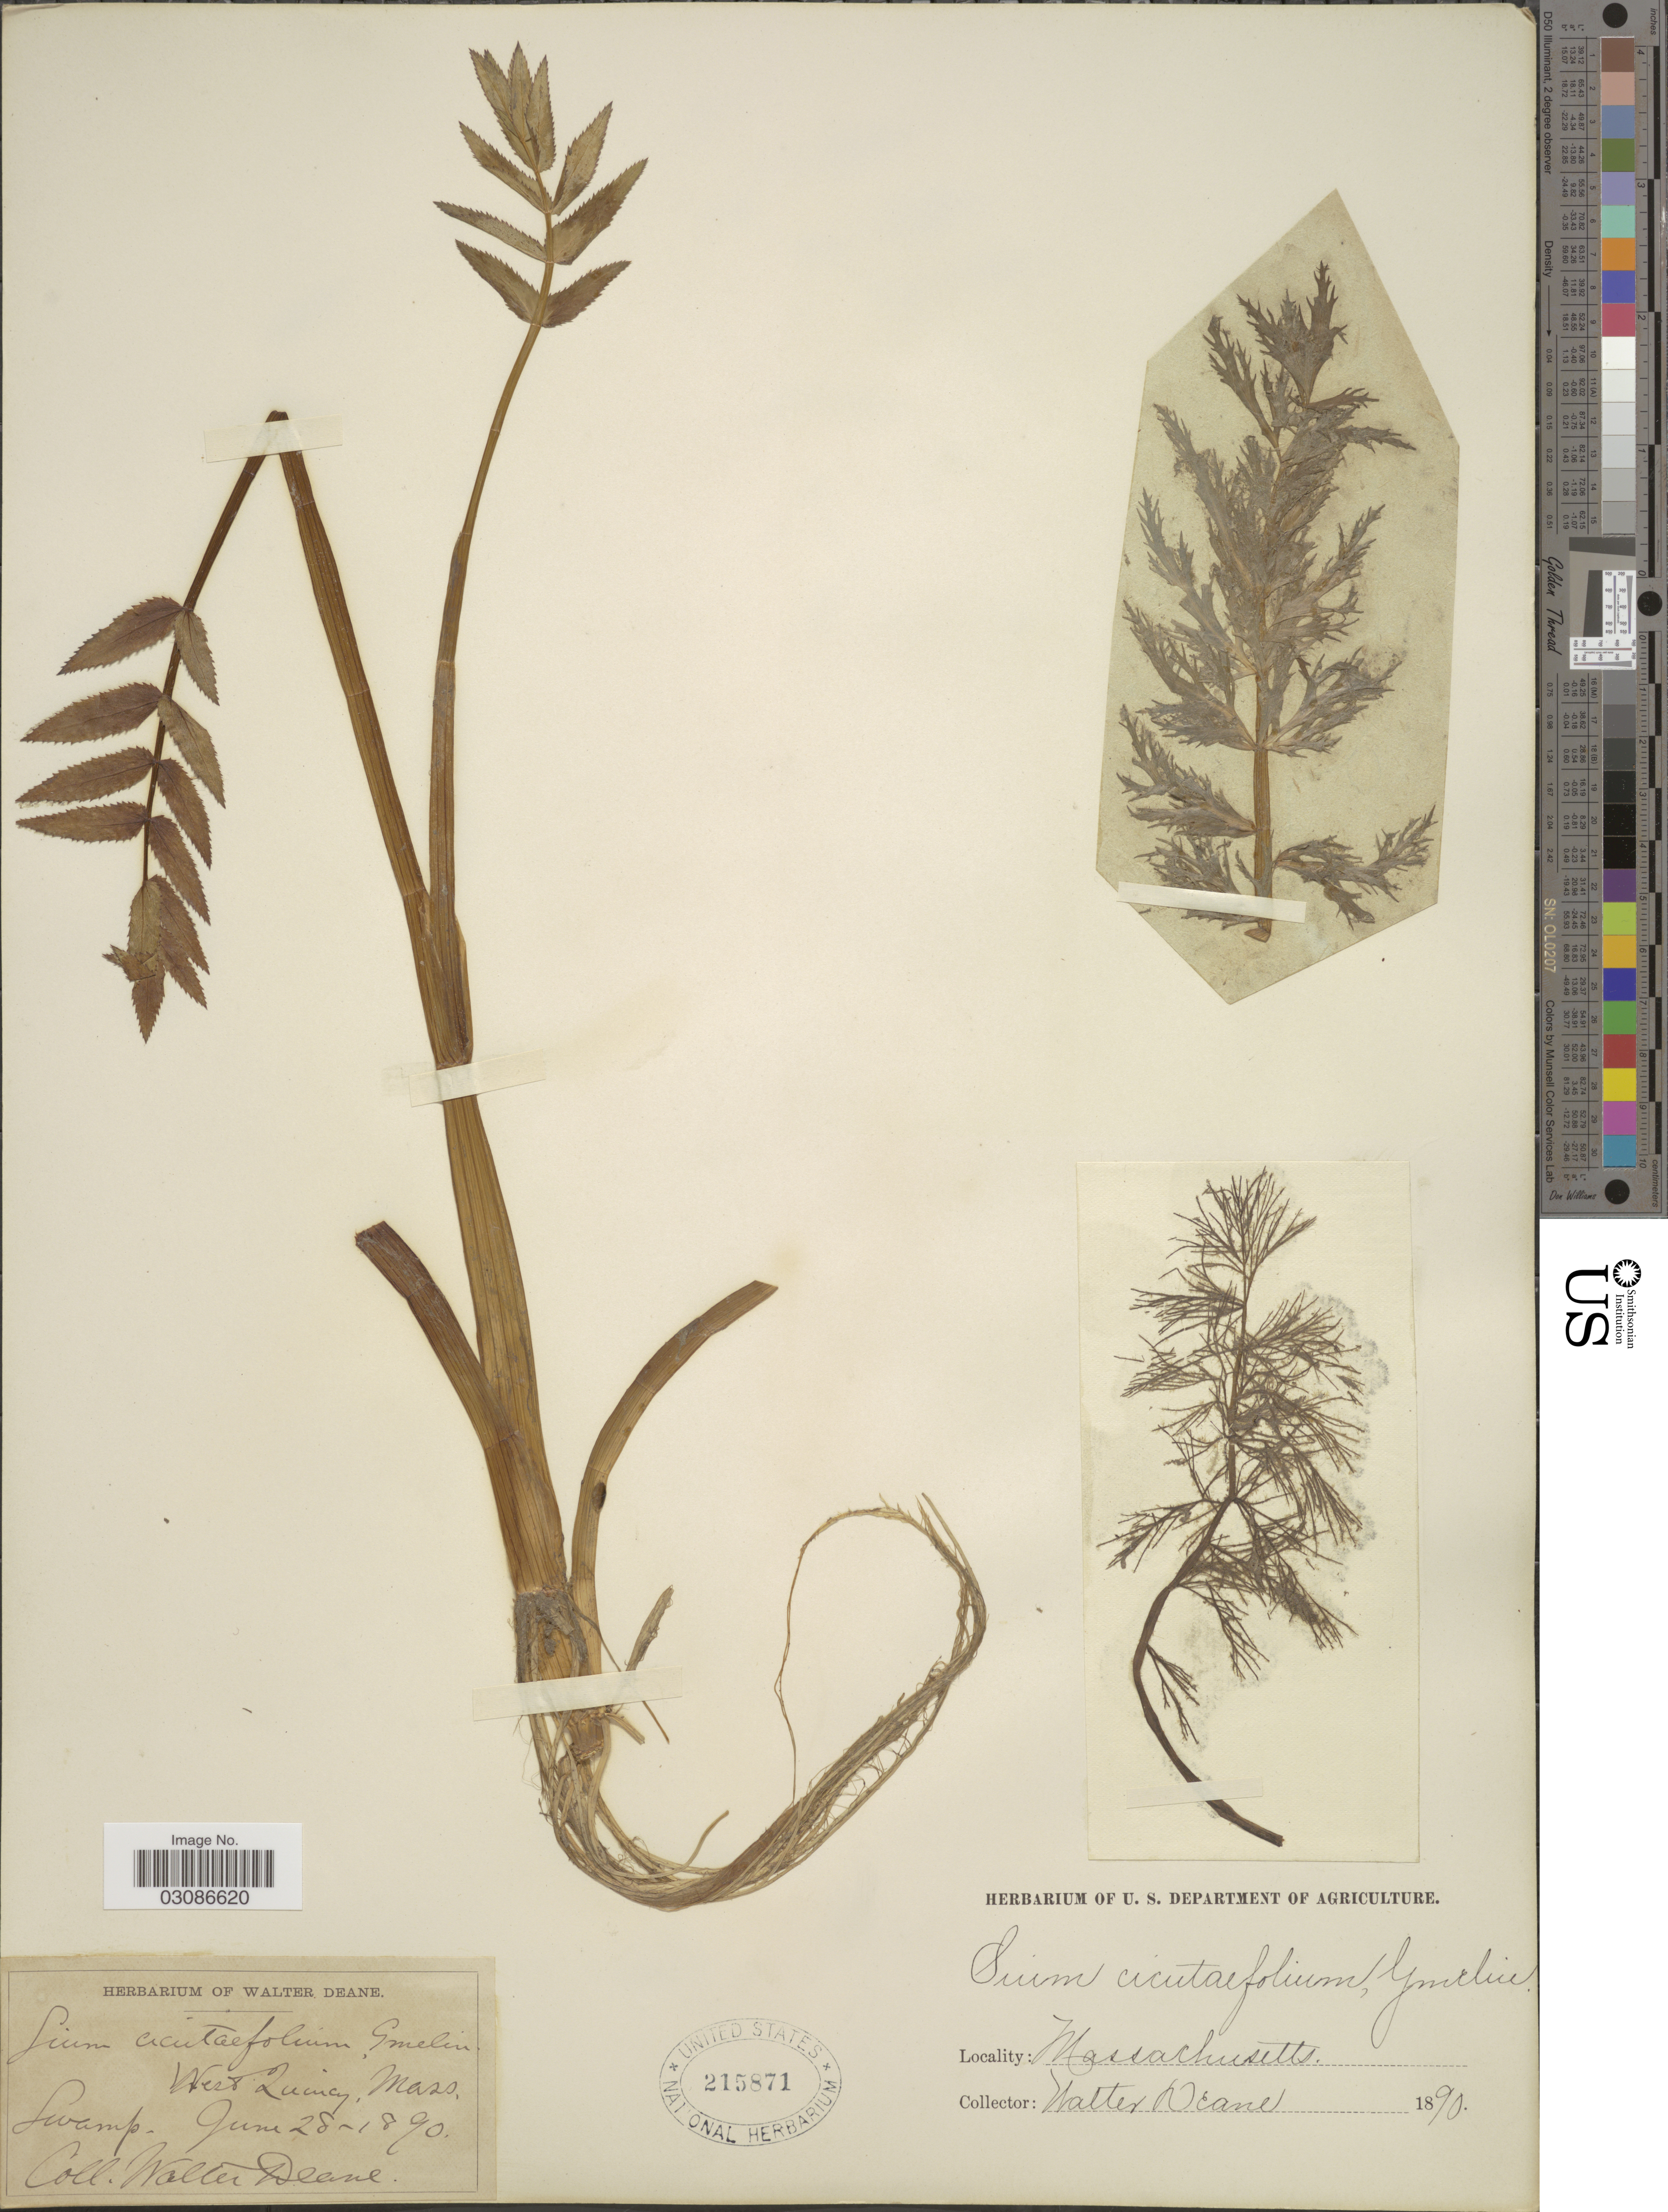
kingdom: Plantae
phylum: Tracheophyta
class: Magnoliopsida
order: Apiales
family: Apiaceae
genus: Sium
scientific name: Sium suave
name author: Walter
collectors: W. Deane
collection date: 1890-06-28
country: United States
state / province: Massachusetts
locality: West Quincy, Swamp.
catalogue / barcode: US 215871